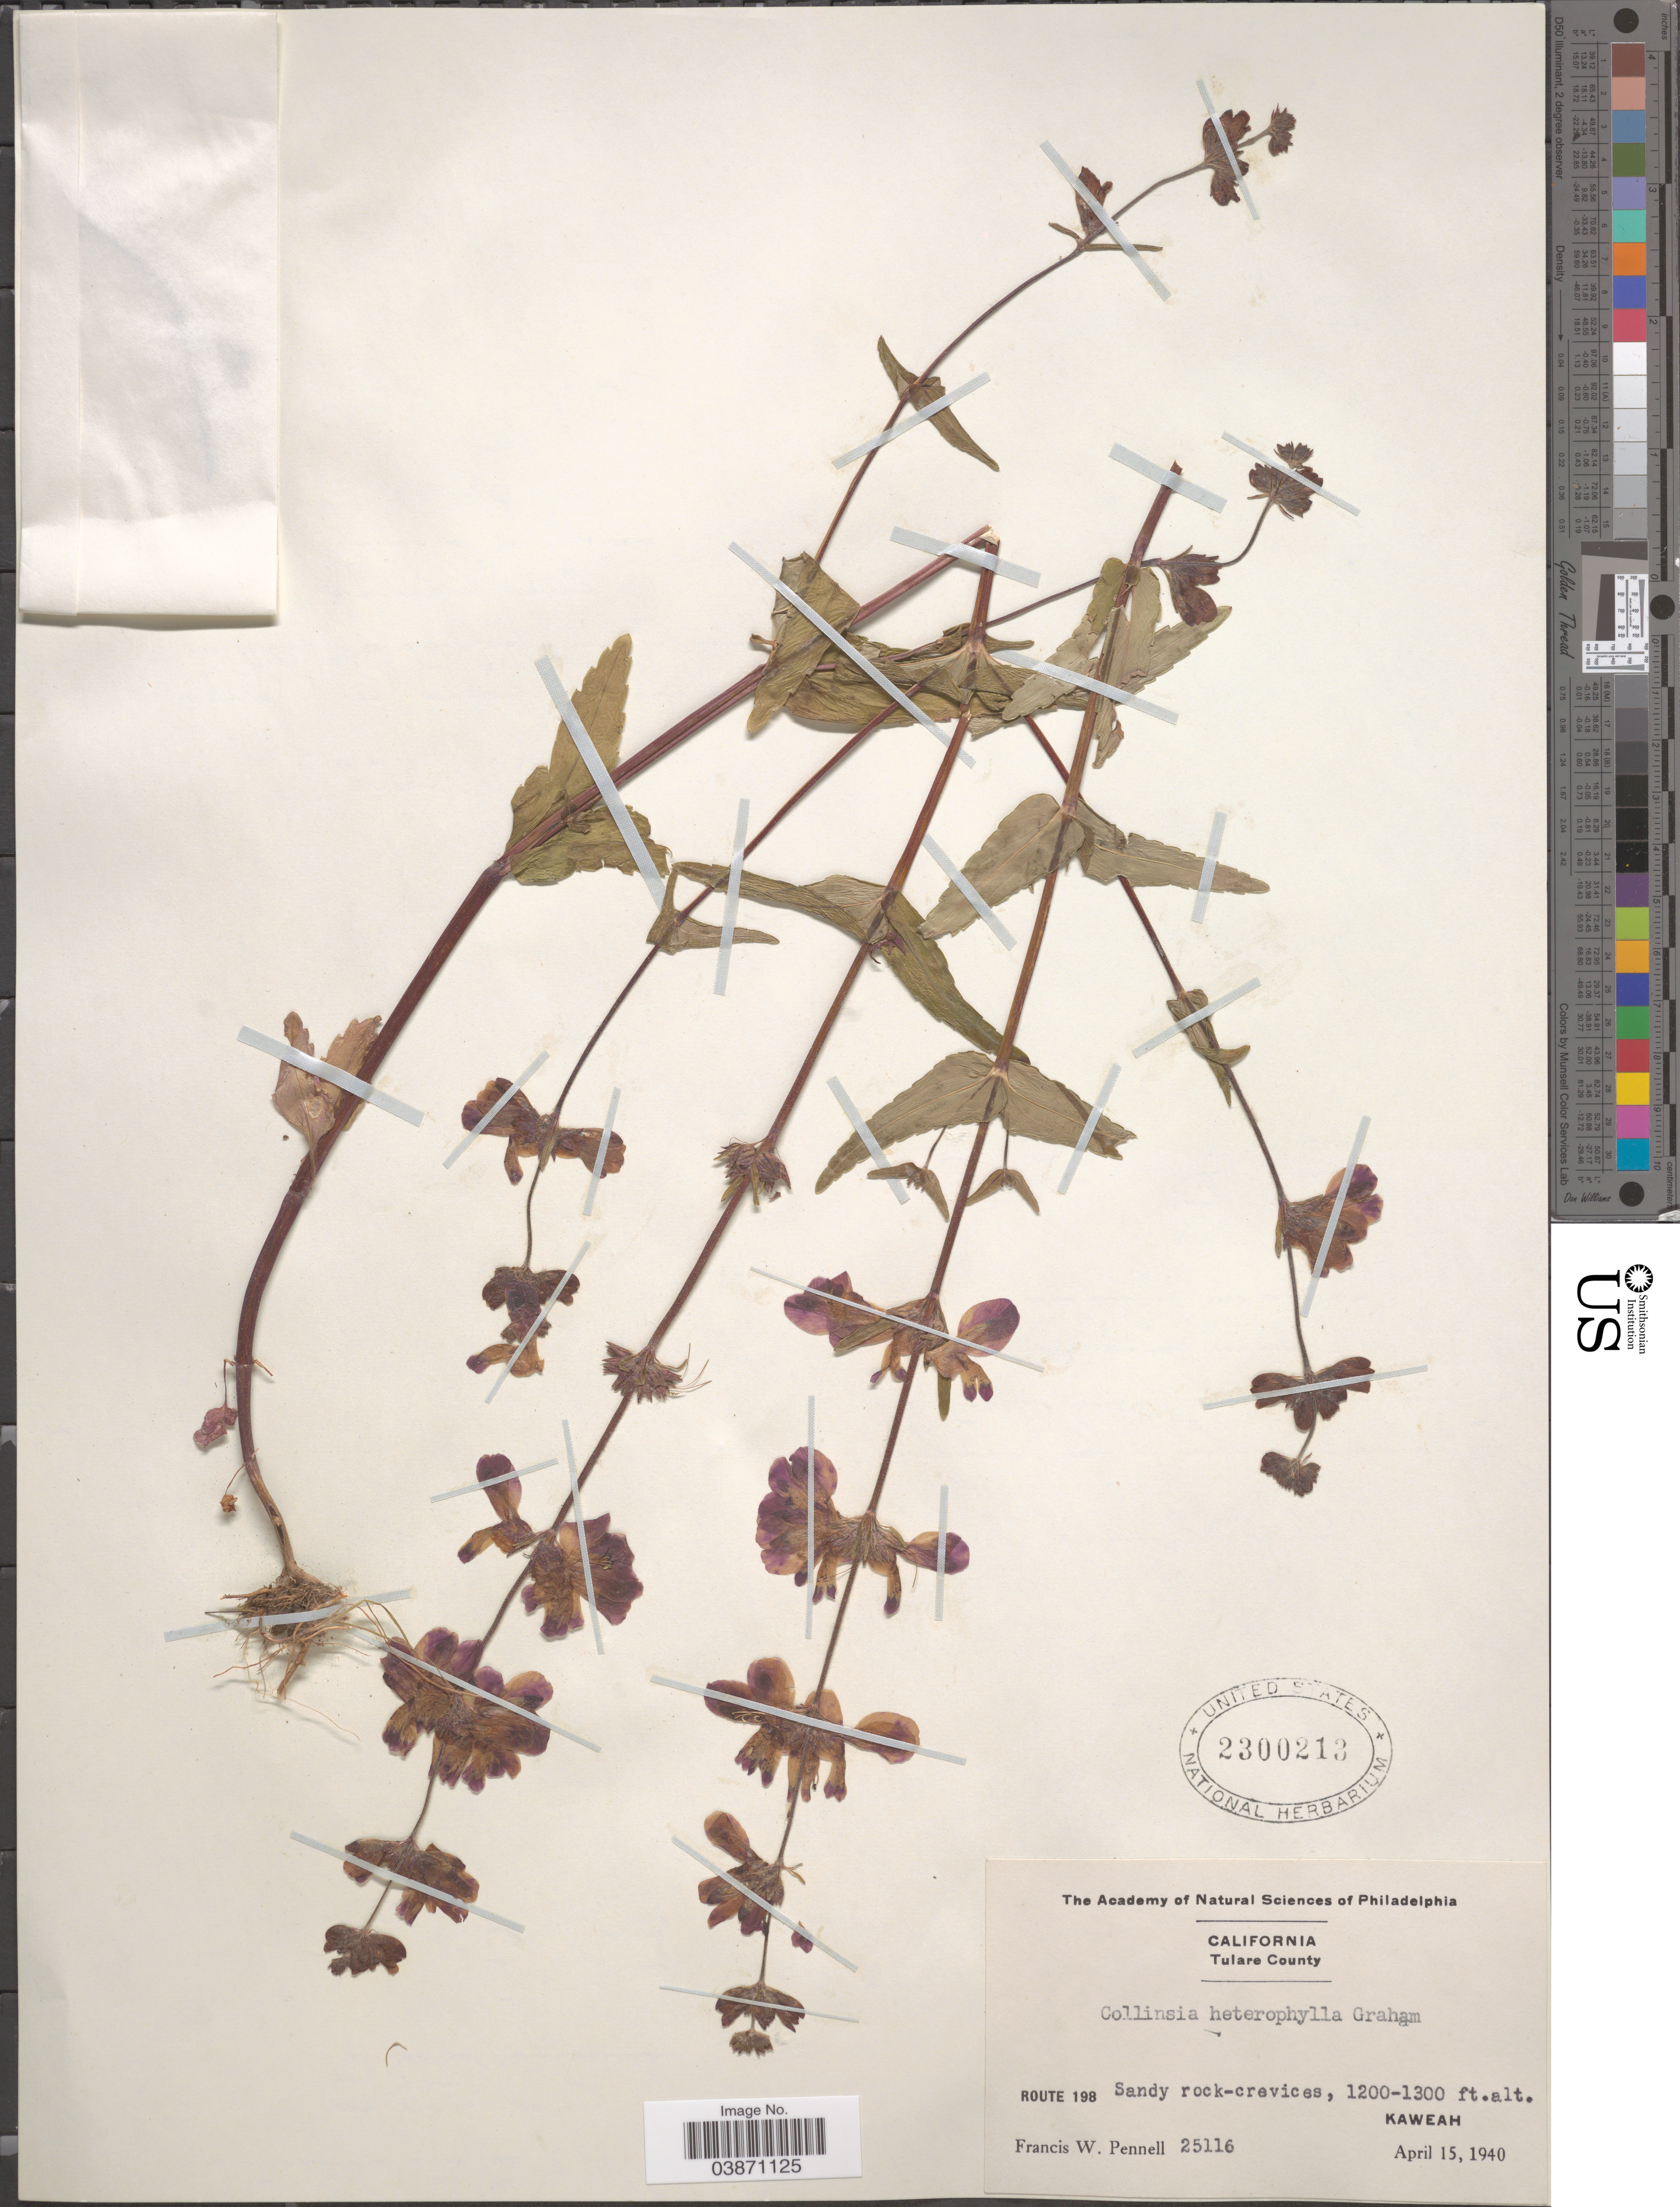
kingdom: Plantae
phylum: Tracheophyta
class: Magnoliopsida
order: Lamiales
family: Plantaginaceae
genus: Collinsia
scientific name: Collinsia heterophylla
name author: Buist ex Graham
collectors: F. W. Pennell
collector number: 25116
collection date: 1940-04-15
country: United States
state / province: California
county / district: Tulare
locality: Tulare County. Route 198. Kaweah.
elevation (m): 366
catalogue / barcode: US 2300213